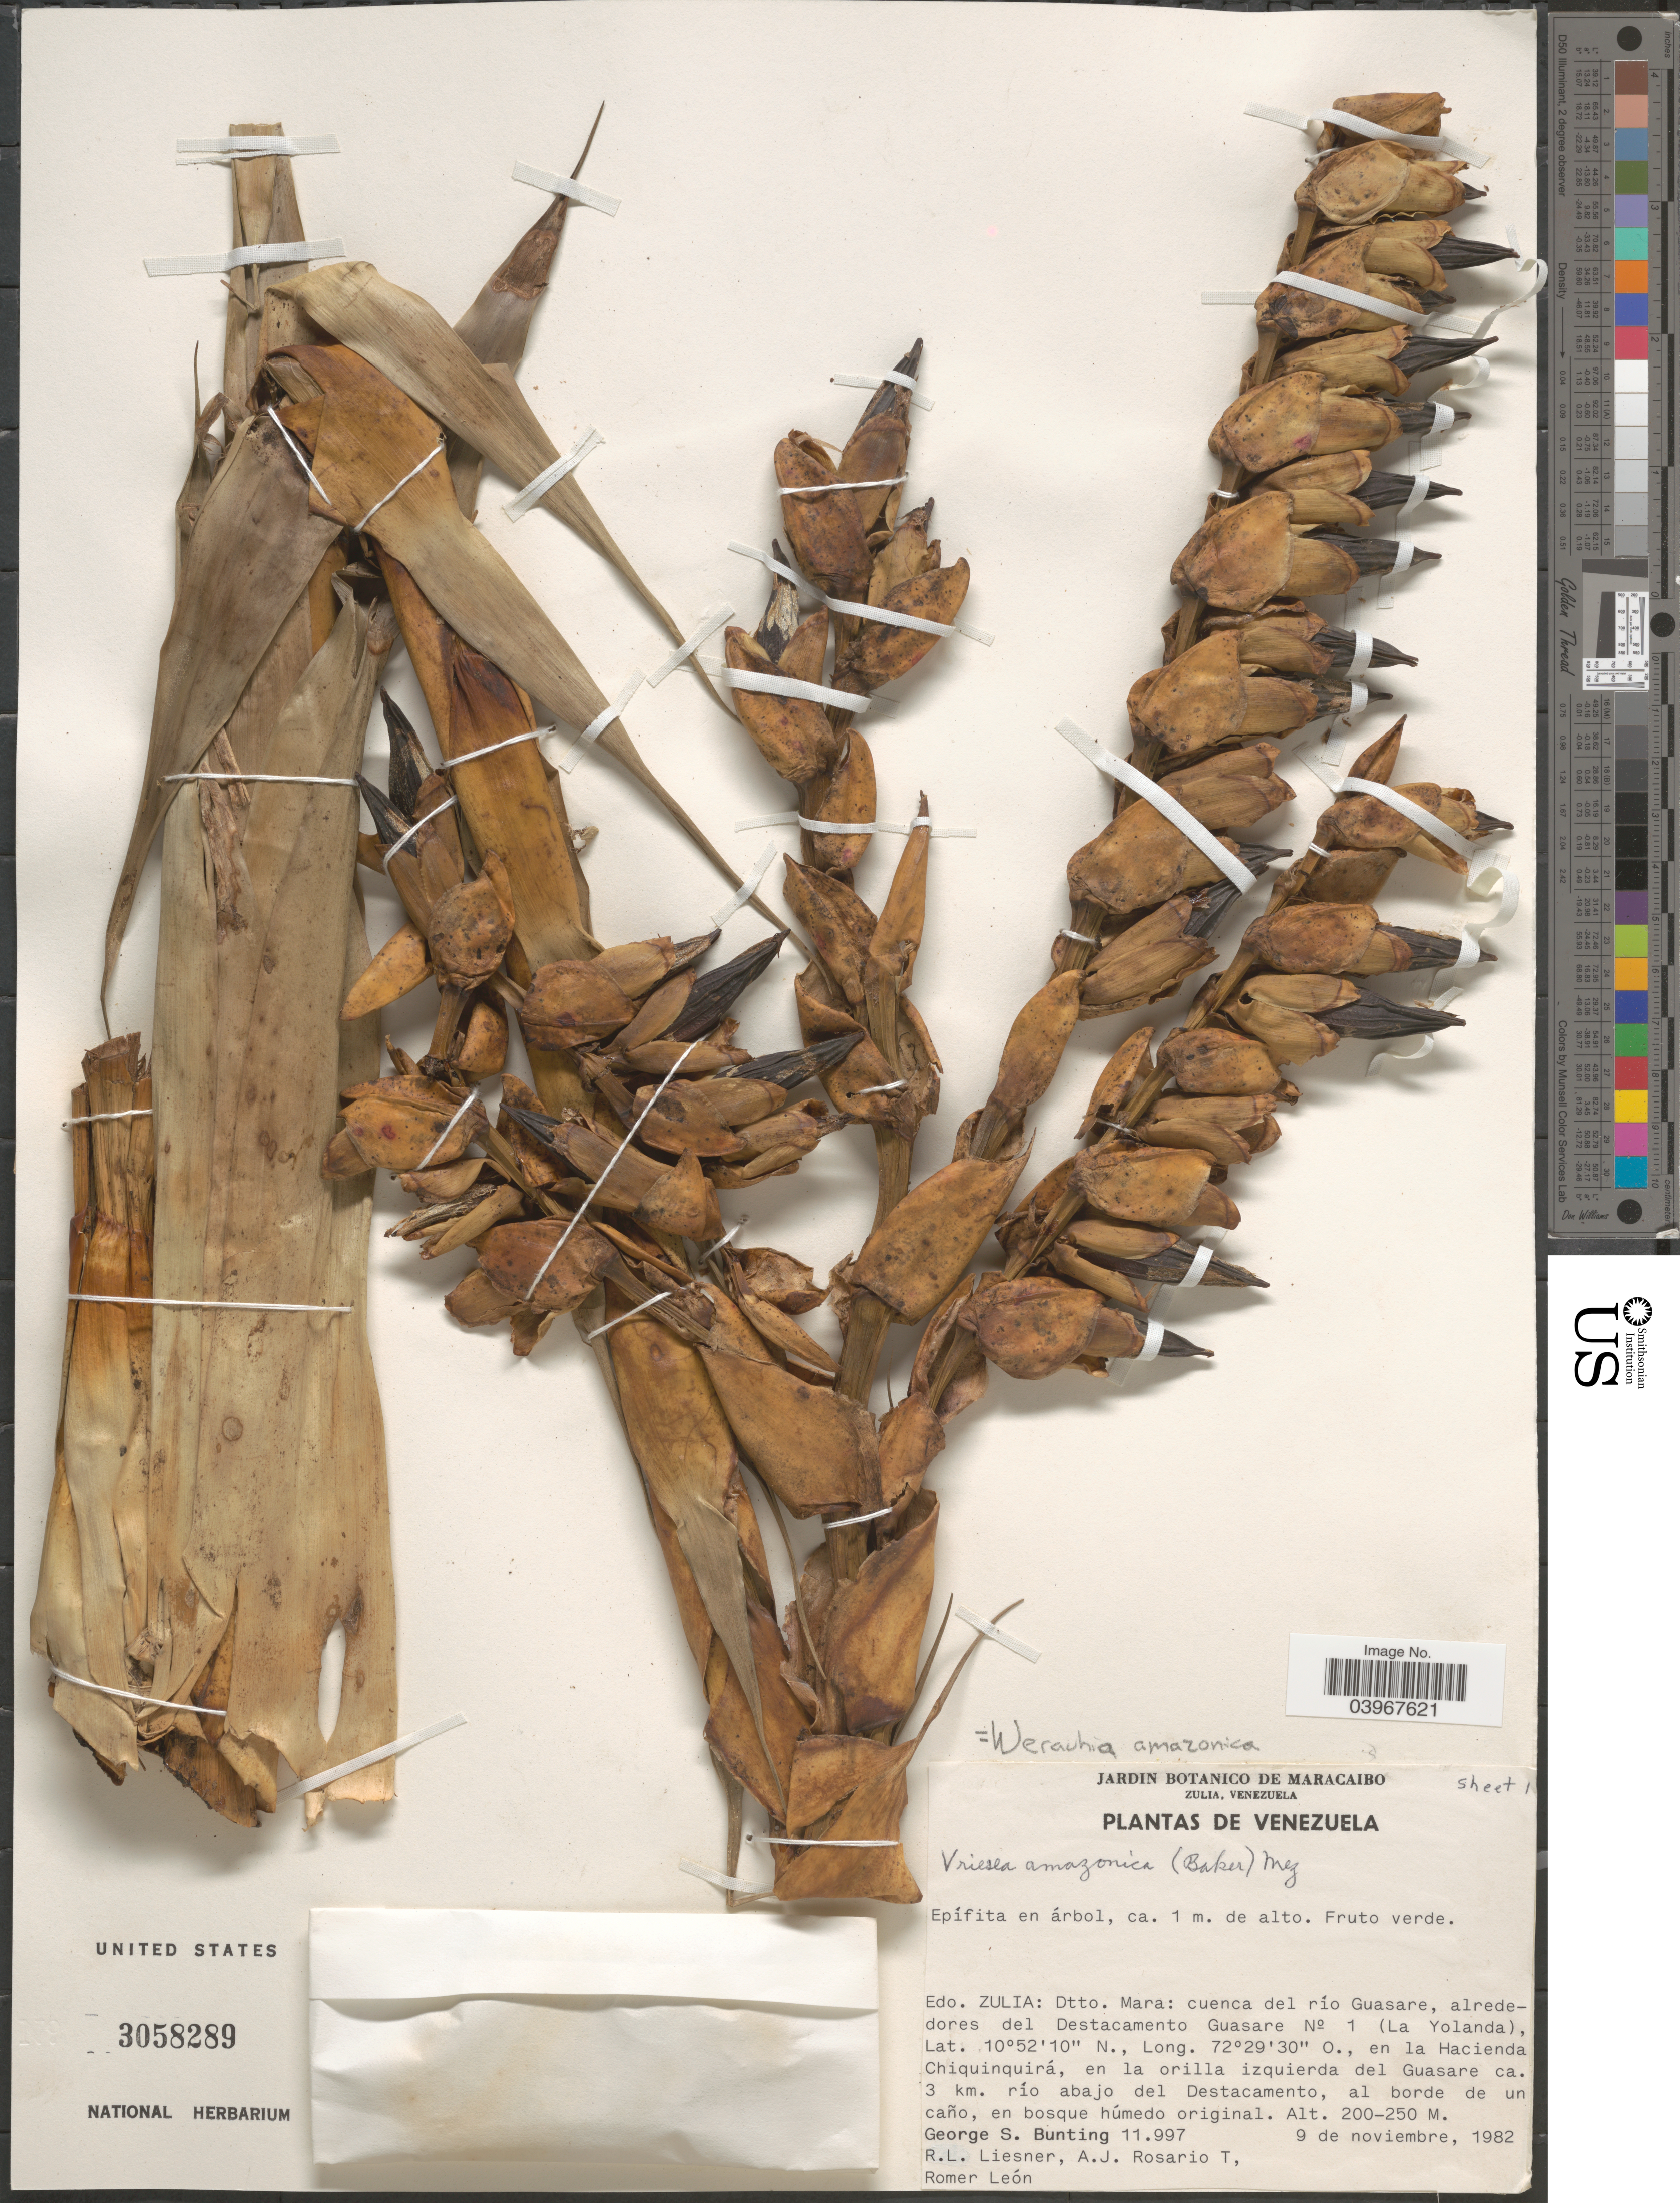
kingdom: Plantae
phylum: Tracheophyta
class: Liliopsida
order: Poales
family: Bromeliaceae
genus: Werauhia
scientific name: Werauhia gigantea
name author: (Mart. ex Schult. & Schult. f.) J.R. Grant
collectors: G. S. Bunting, R. L. Liesner, A. Rosario T. & R. León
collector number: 11997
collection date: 1982-11-09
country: Venezuela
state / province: Zulia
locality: Edo. Zulia: Dtto. Mara: cuenca del río Guasare, alrededores del Destacamento Guasare Nº 1 (La Yolanda), en la Hacienda Chiquinquirá, en la orilla izquierda del Guasare ca. 3 km. río abajo del Destacamento, al borde de un caño, en bosque húmedo original.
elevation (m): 200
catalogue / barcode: US 3058289